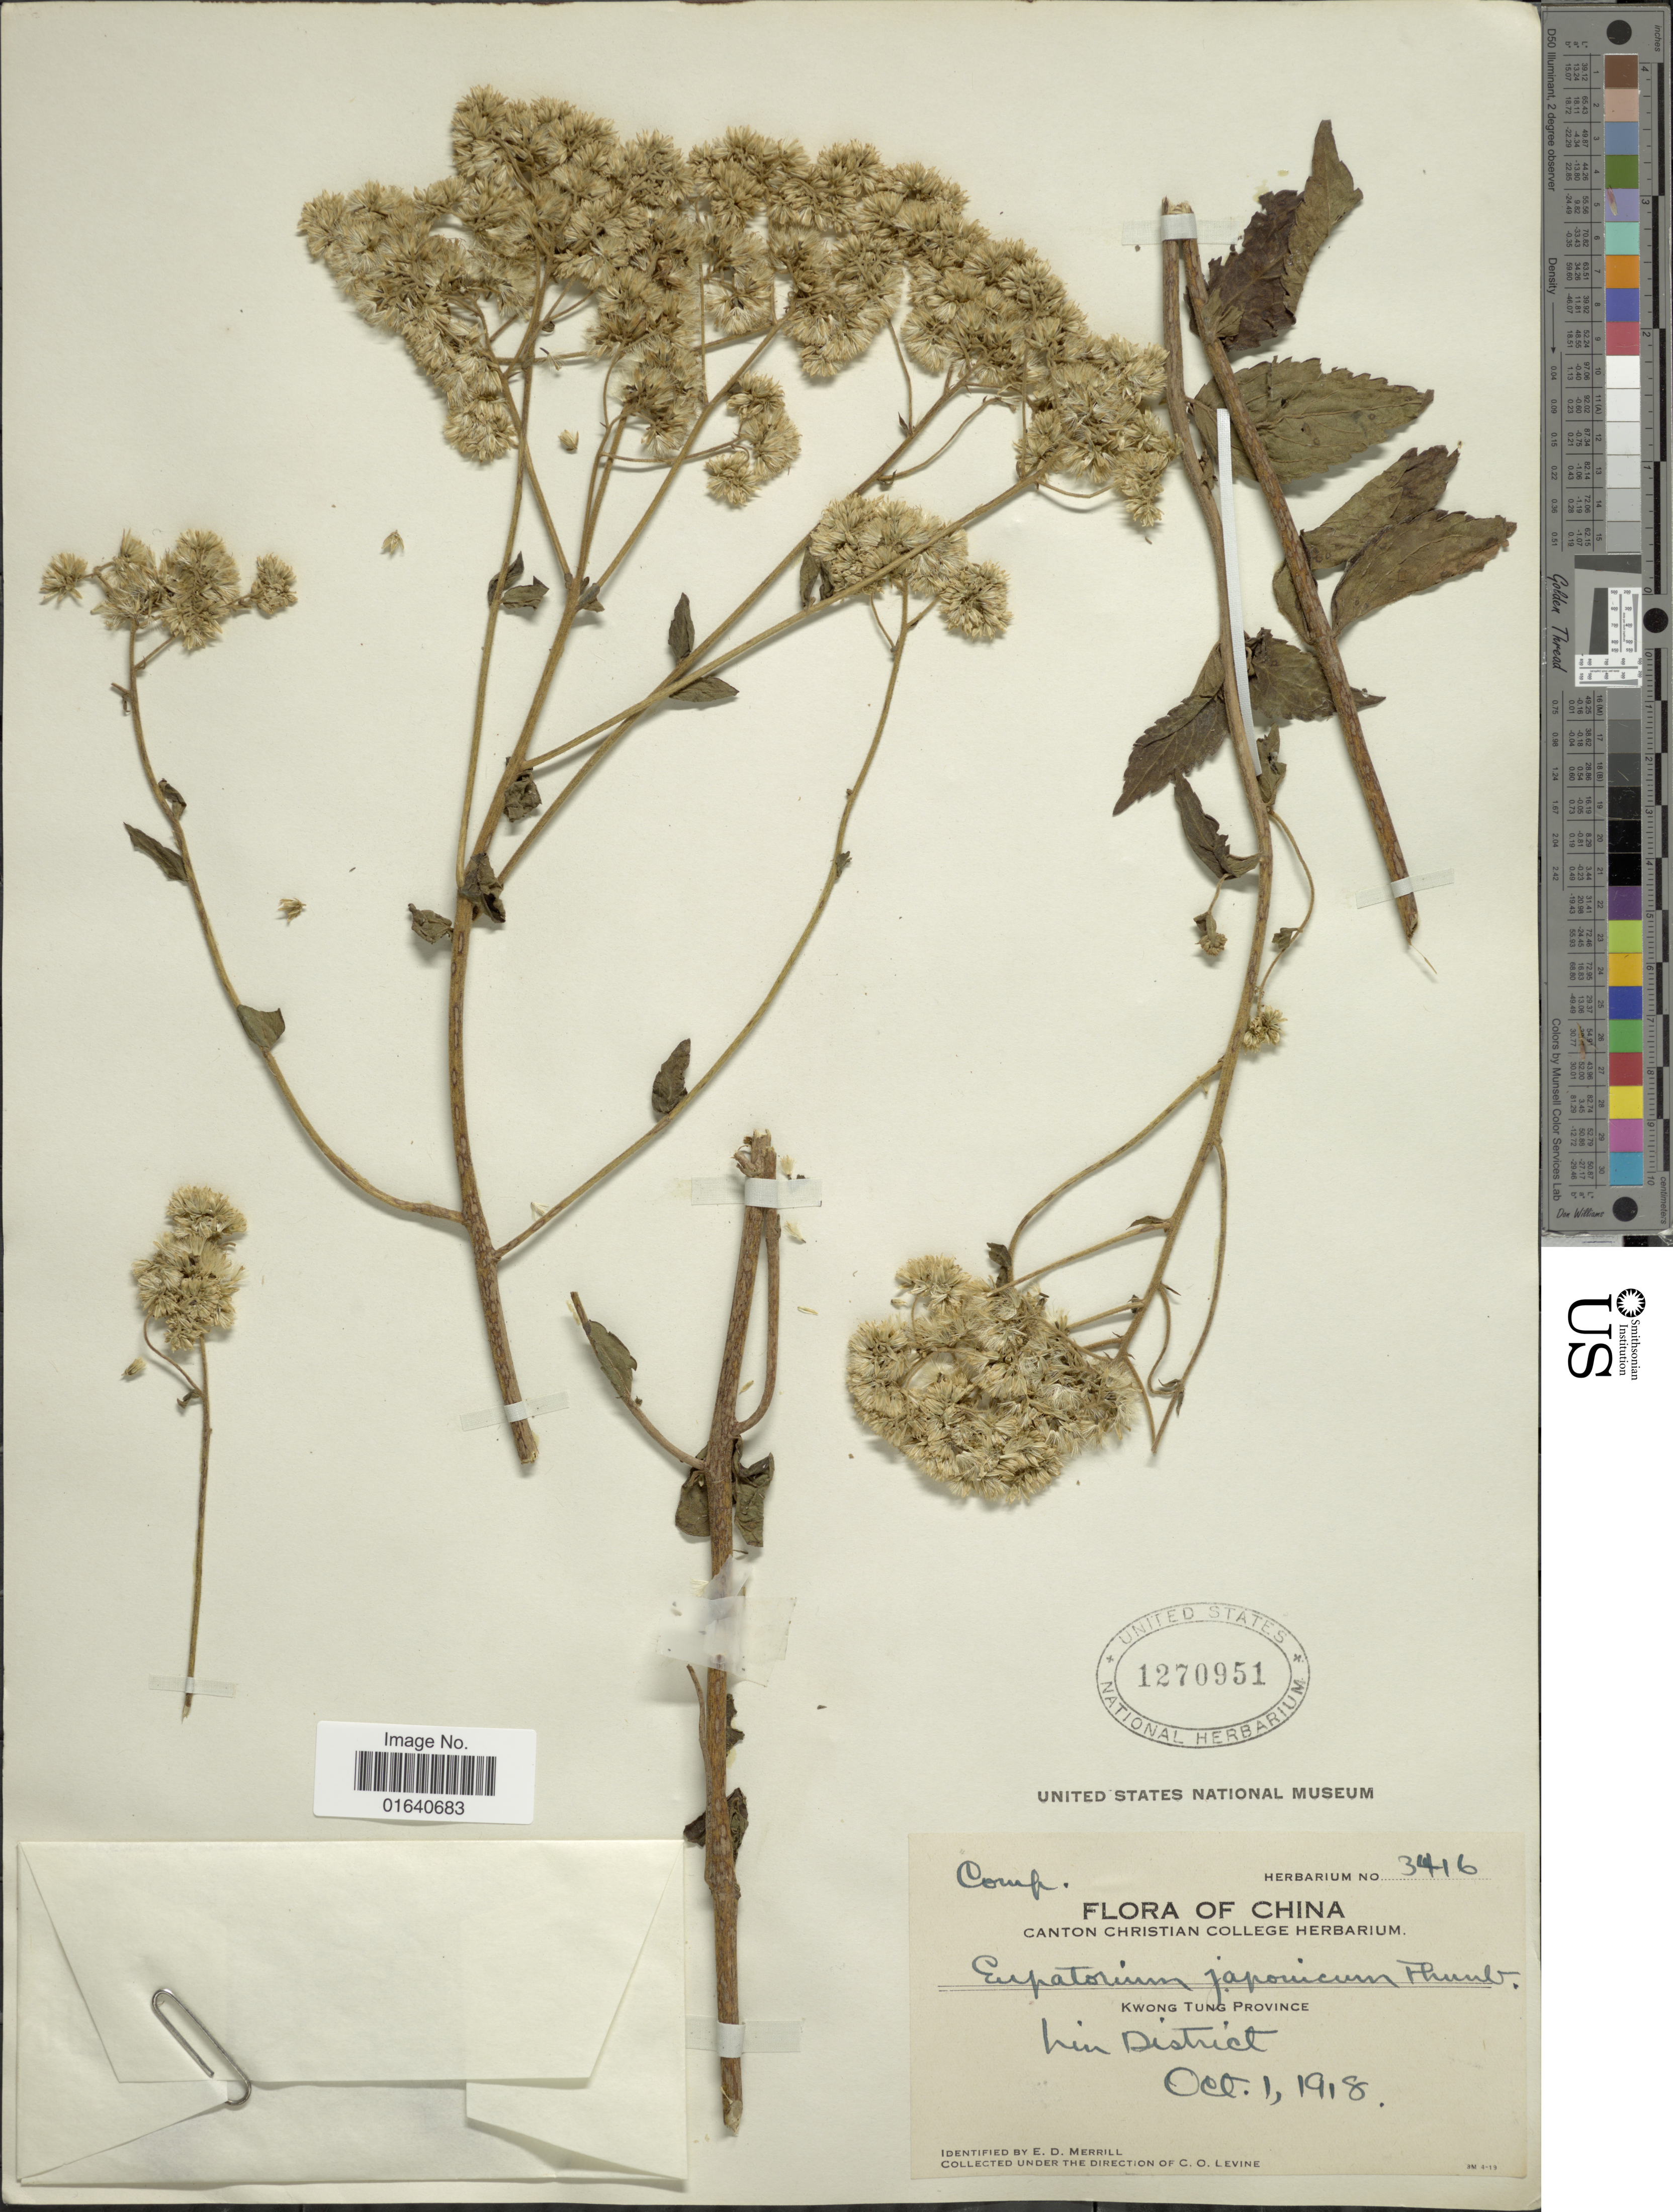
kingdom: Plantae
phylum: Tracheophyta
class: Magnoliopsida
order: Asterales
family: Asteraceae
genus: Eupatorium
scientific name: Eupatorium japonicum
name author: Thunb.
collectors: C. O. Levine & E. D. Merrill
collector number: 3416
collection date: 1918-10-01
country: China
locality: Kwong Tung Province, Lin District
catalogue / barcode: US 1270951